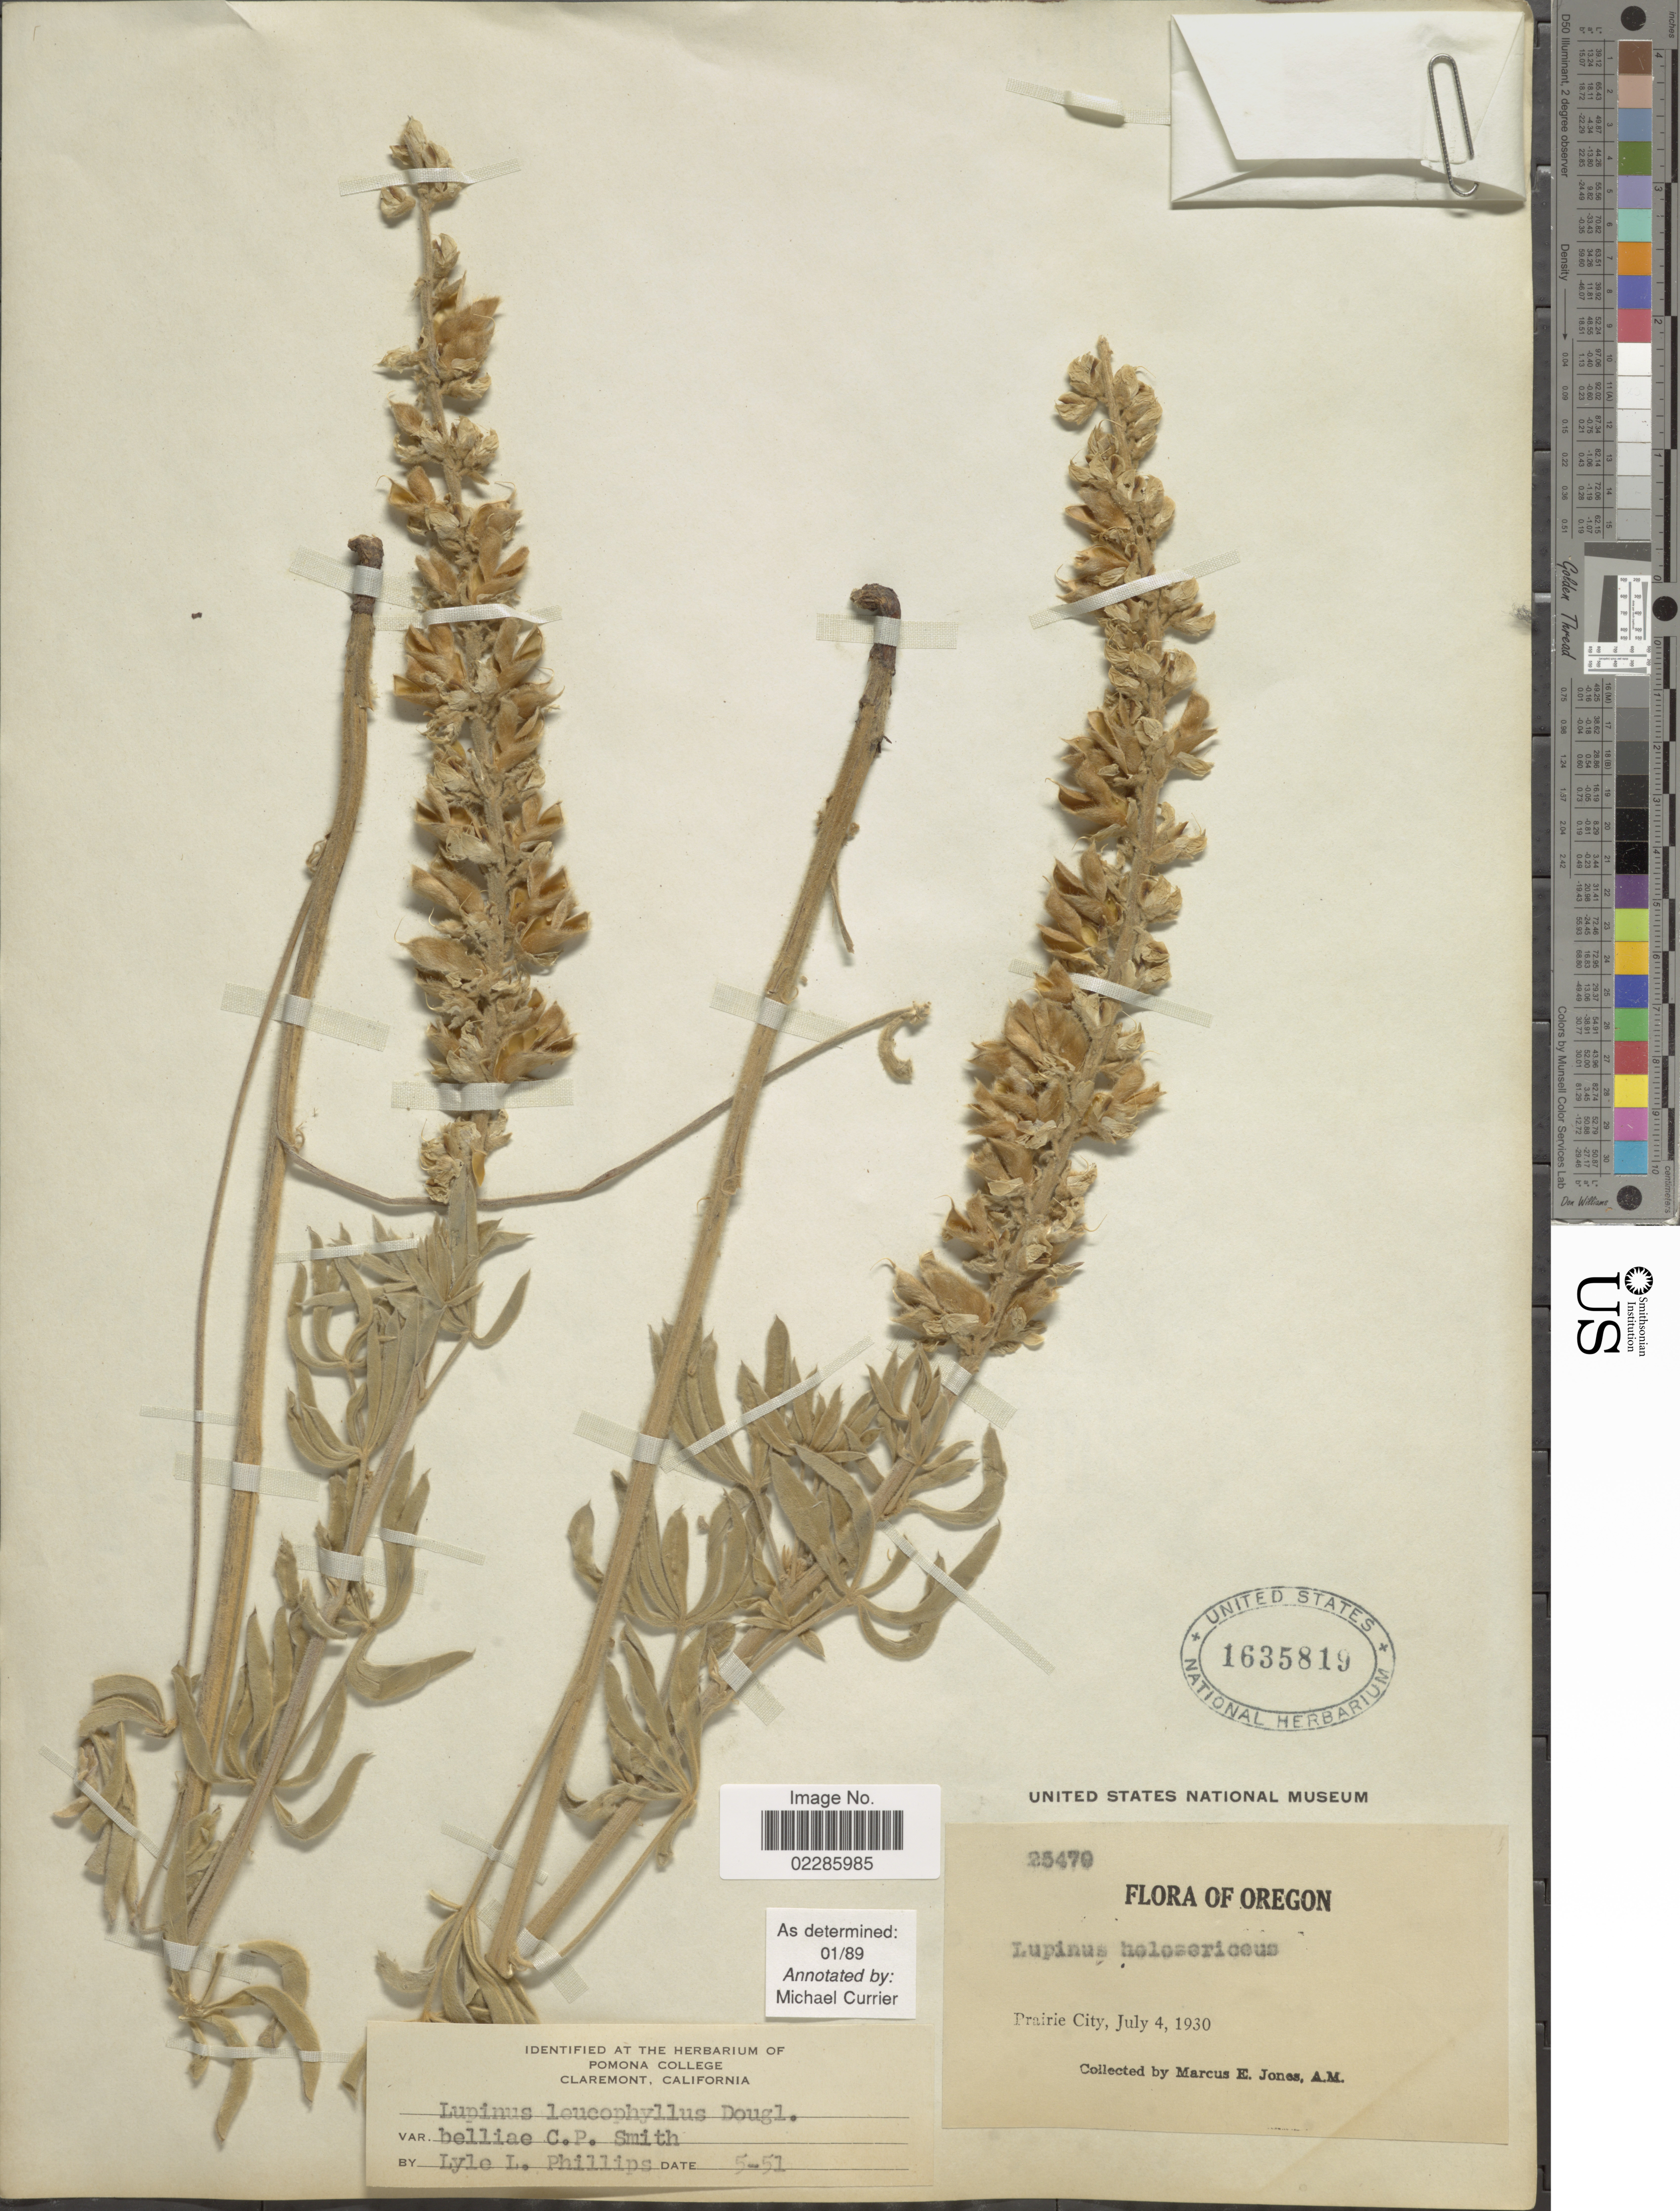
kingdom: Plantae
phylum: Tracheophyta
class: Magnoliopsida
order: Fabales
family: Fabaceae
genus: Lupinus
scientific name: Lupinus leucophyllus var. belliae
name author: C.P. Sm.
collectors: M. E. Jones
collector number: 25479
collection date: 1930-07-04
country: United States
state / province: Oregon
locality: Prairie City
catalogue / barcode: US 1635819